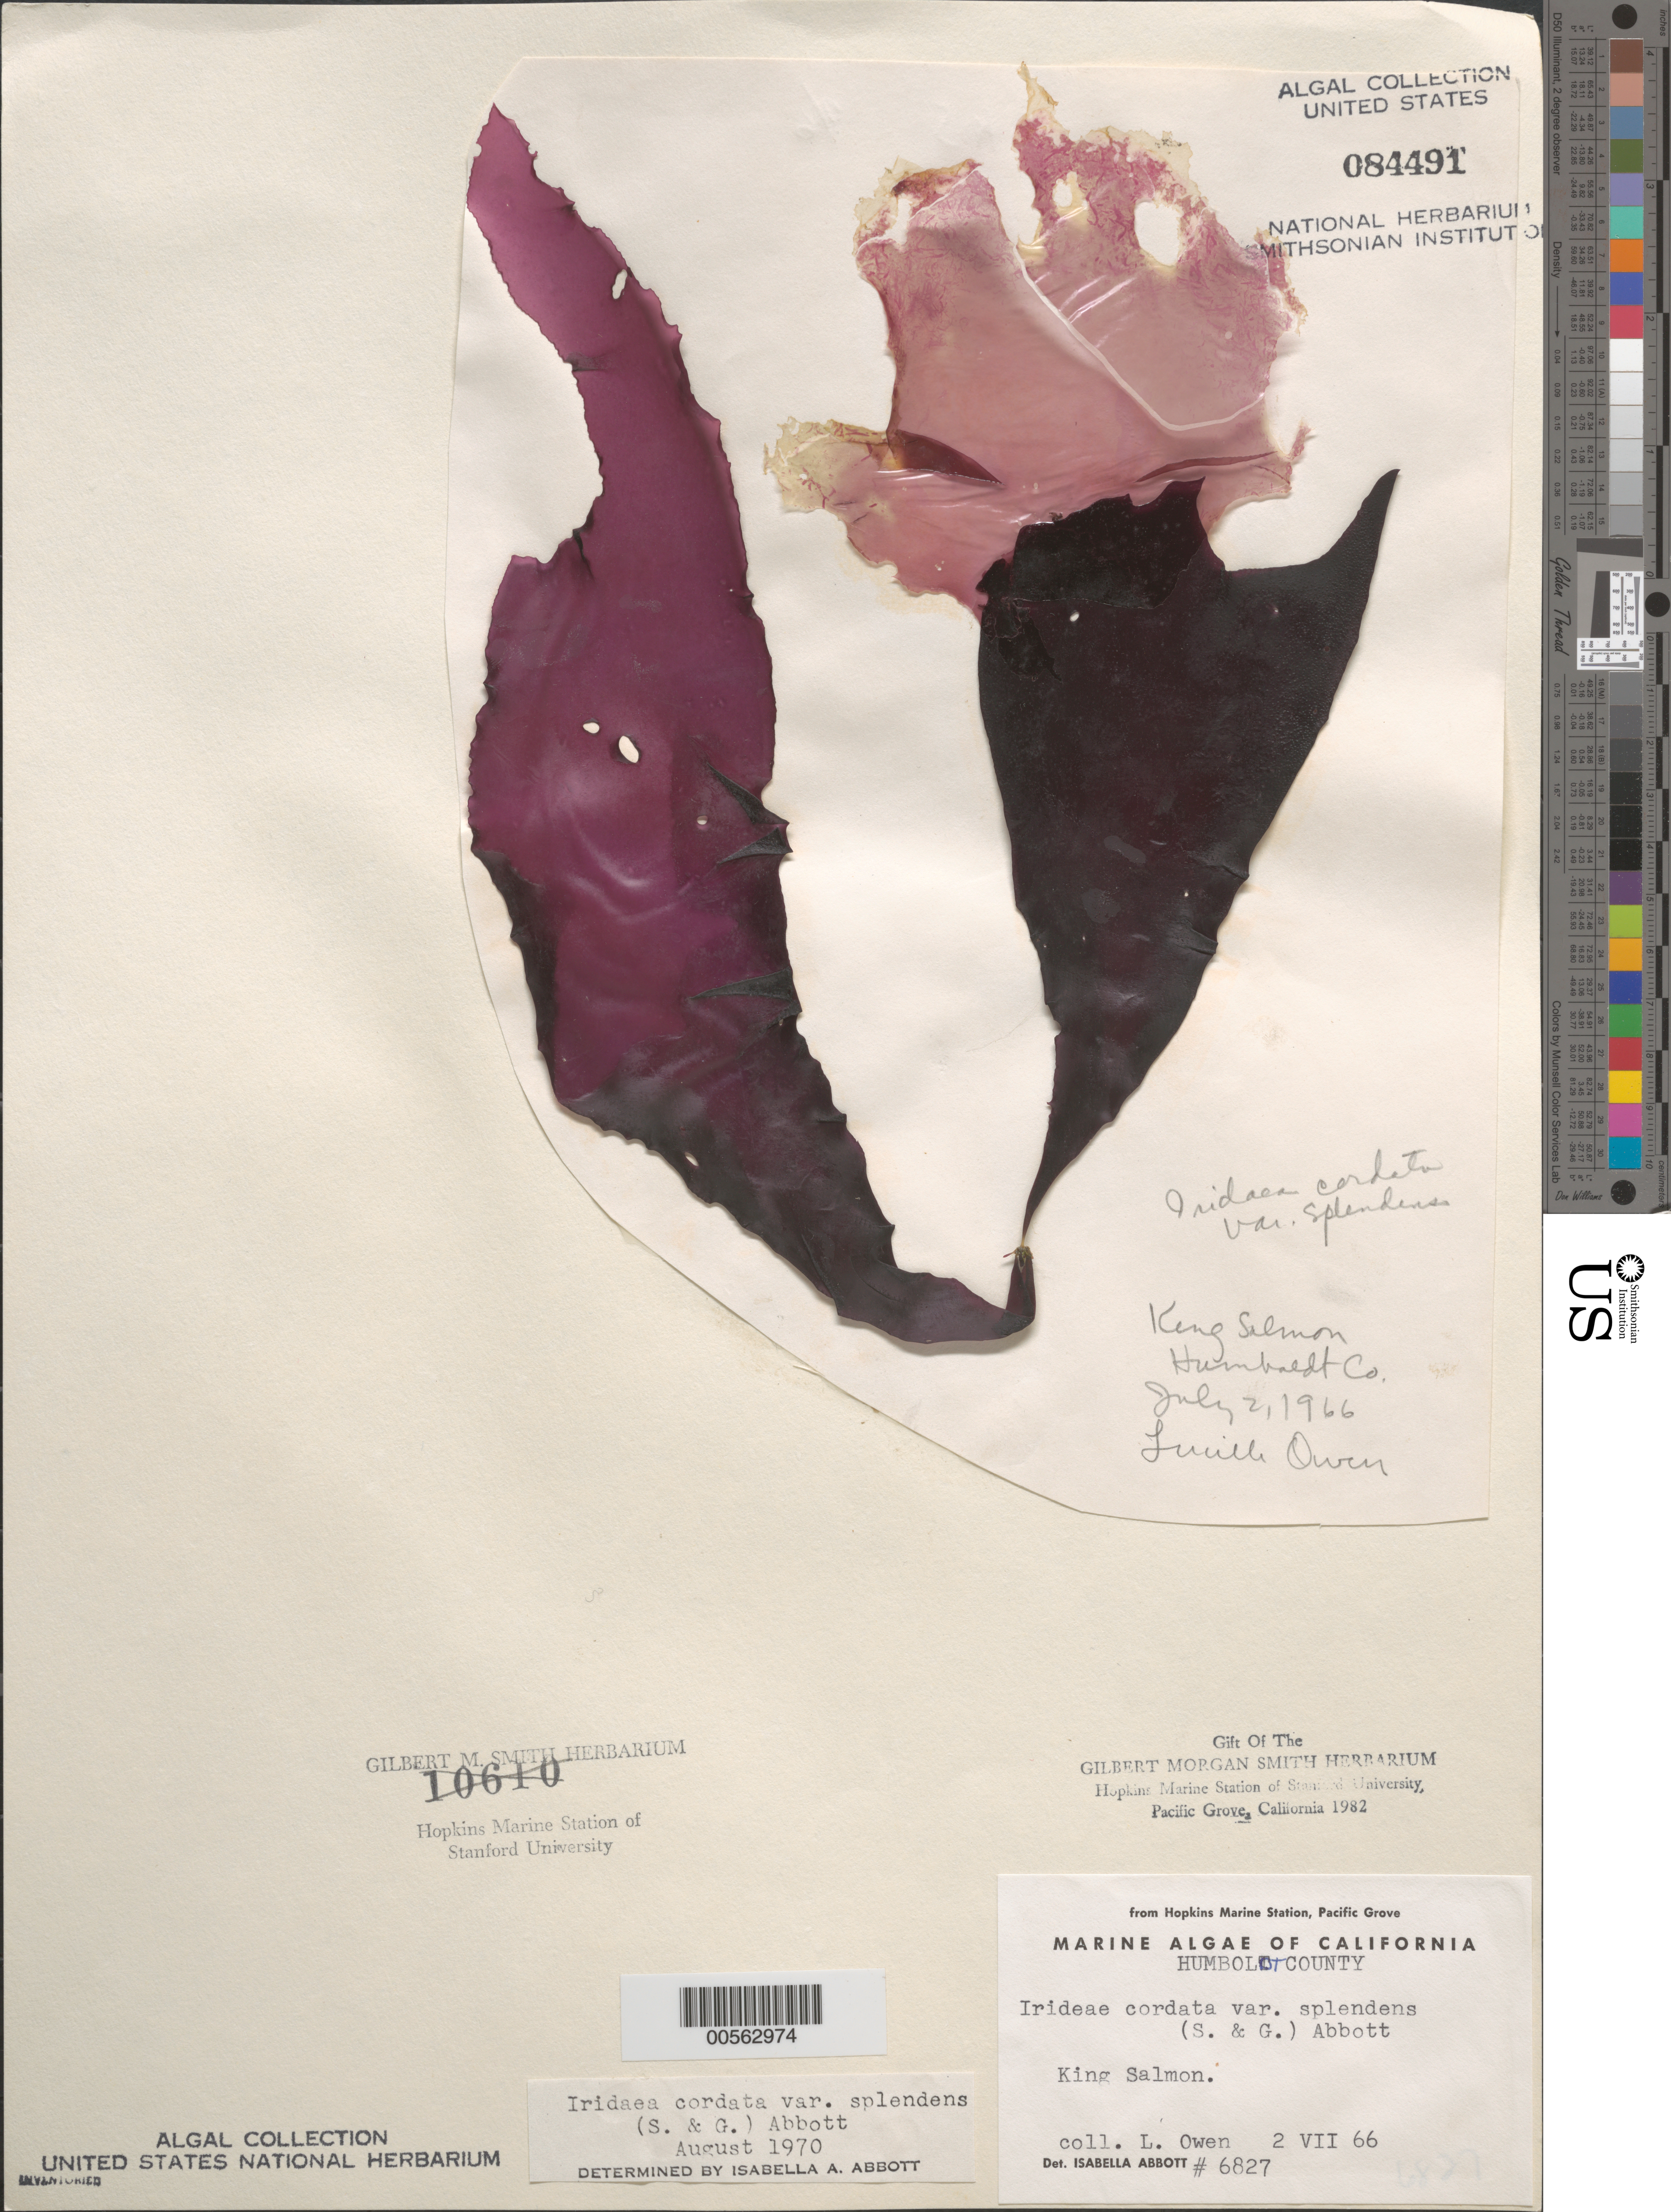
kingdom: Plantae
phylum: Rhodophyta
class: Florideophyceae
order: Gigartinales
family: Gigartinaceae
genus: Iridaea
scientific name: Iridaea cordata var. splendens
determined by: Abbott, Isabella A.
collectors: L. Owen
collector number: IAA 6827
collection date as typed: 02 Jul 1966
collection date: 1966-07-02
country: United States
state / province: California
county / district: Humboldt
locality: King Salmon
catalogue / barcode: US 84491